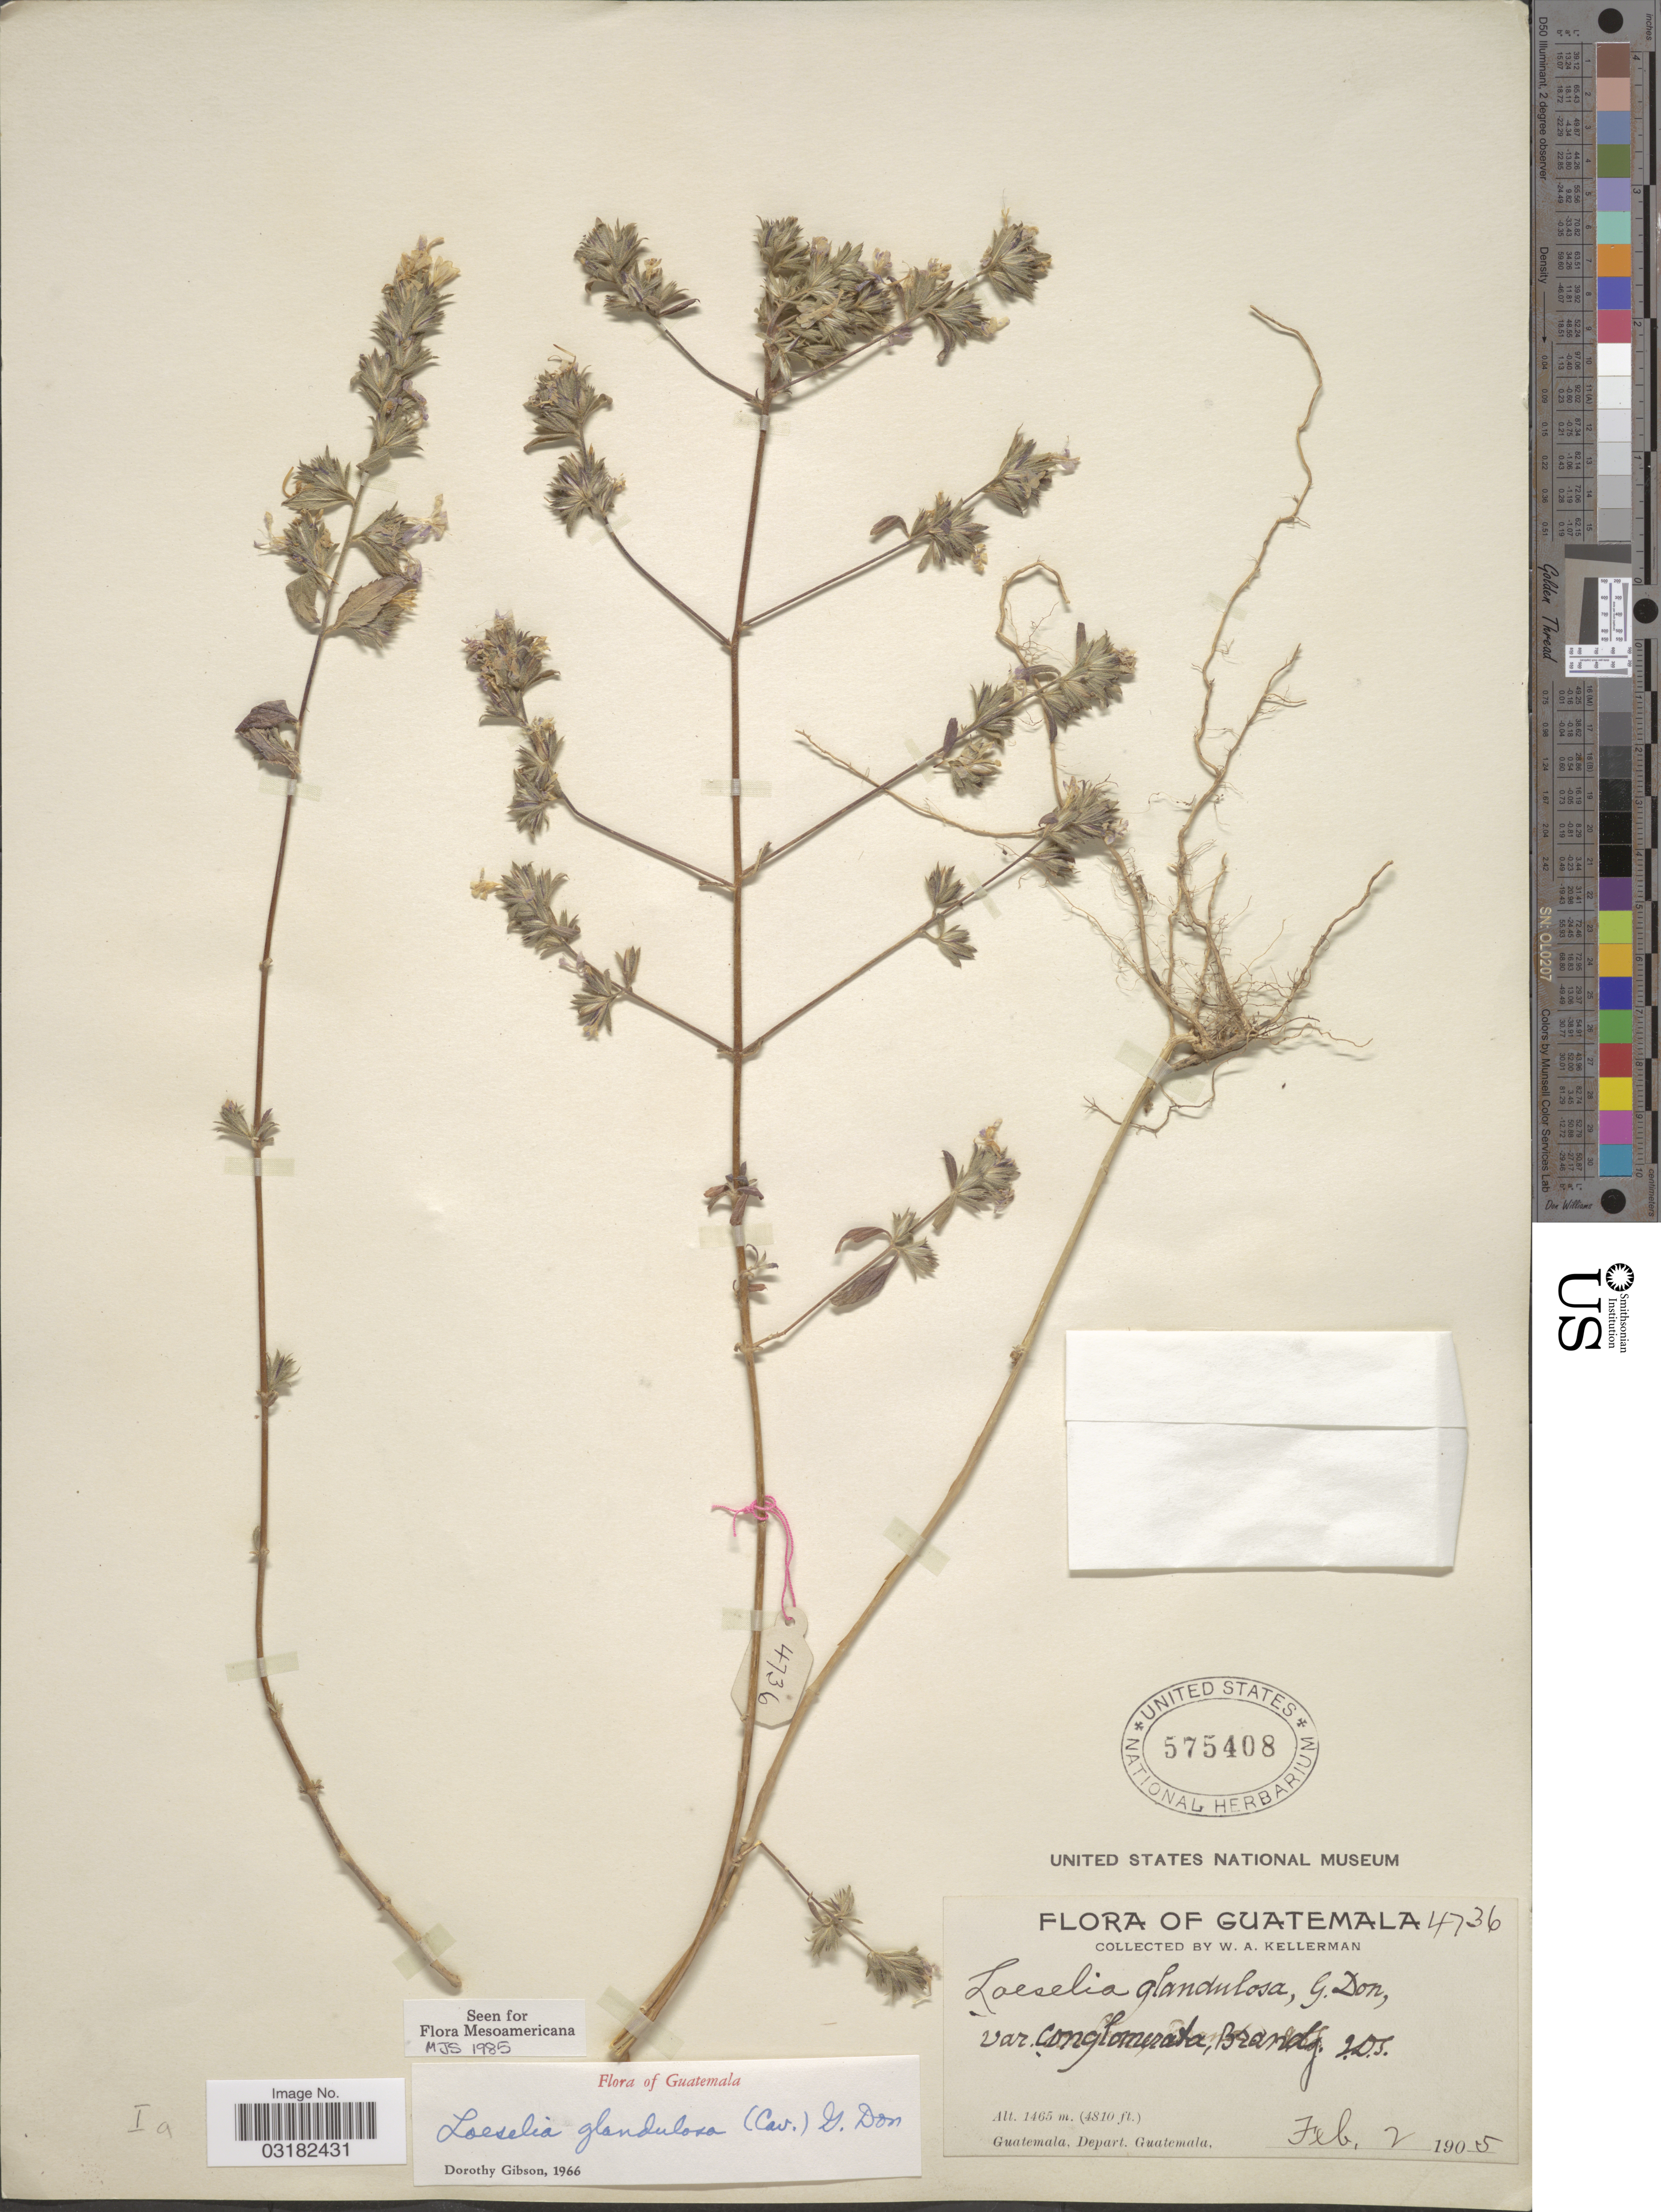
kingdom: Plantae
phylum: Tracheophyta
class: Magnoliopsida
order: Ericales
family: Polemoniaceae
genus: Loeselia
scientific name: Loeselia glandulosa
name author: (Cav.) G. Don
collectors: W. Kellerman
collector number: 4736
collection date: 1905-02-02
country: Guatemala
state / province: Guatemala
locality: Guatemala, Depart. Guatemala.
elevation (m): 1465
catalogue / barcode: US 575408